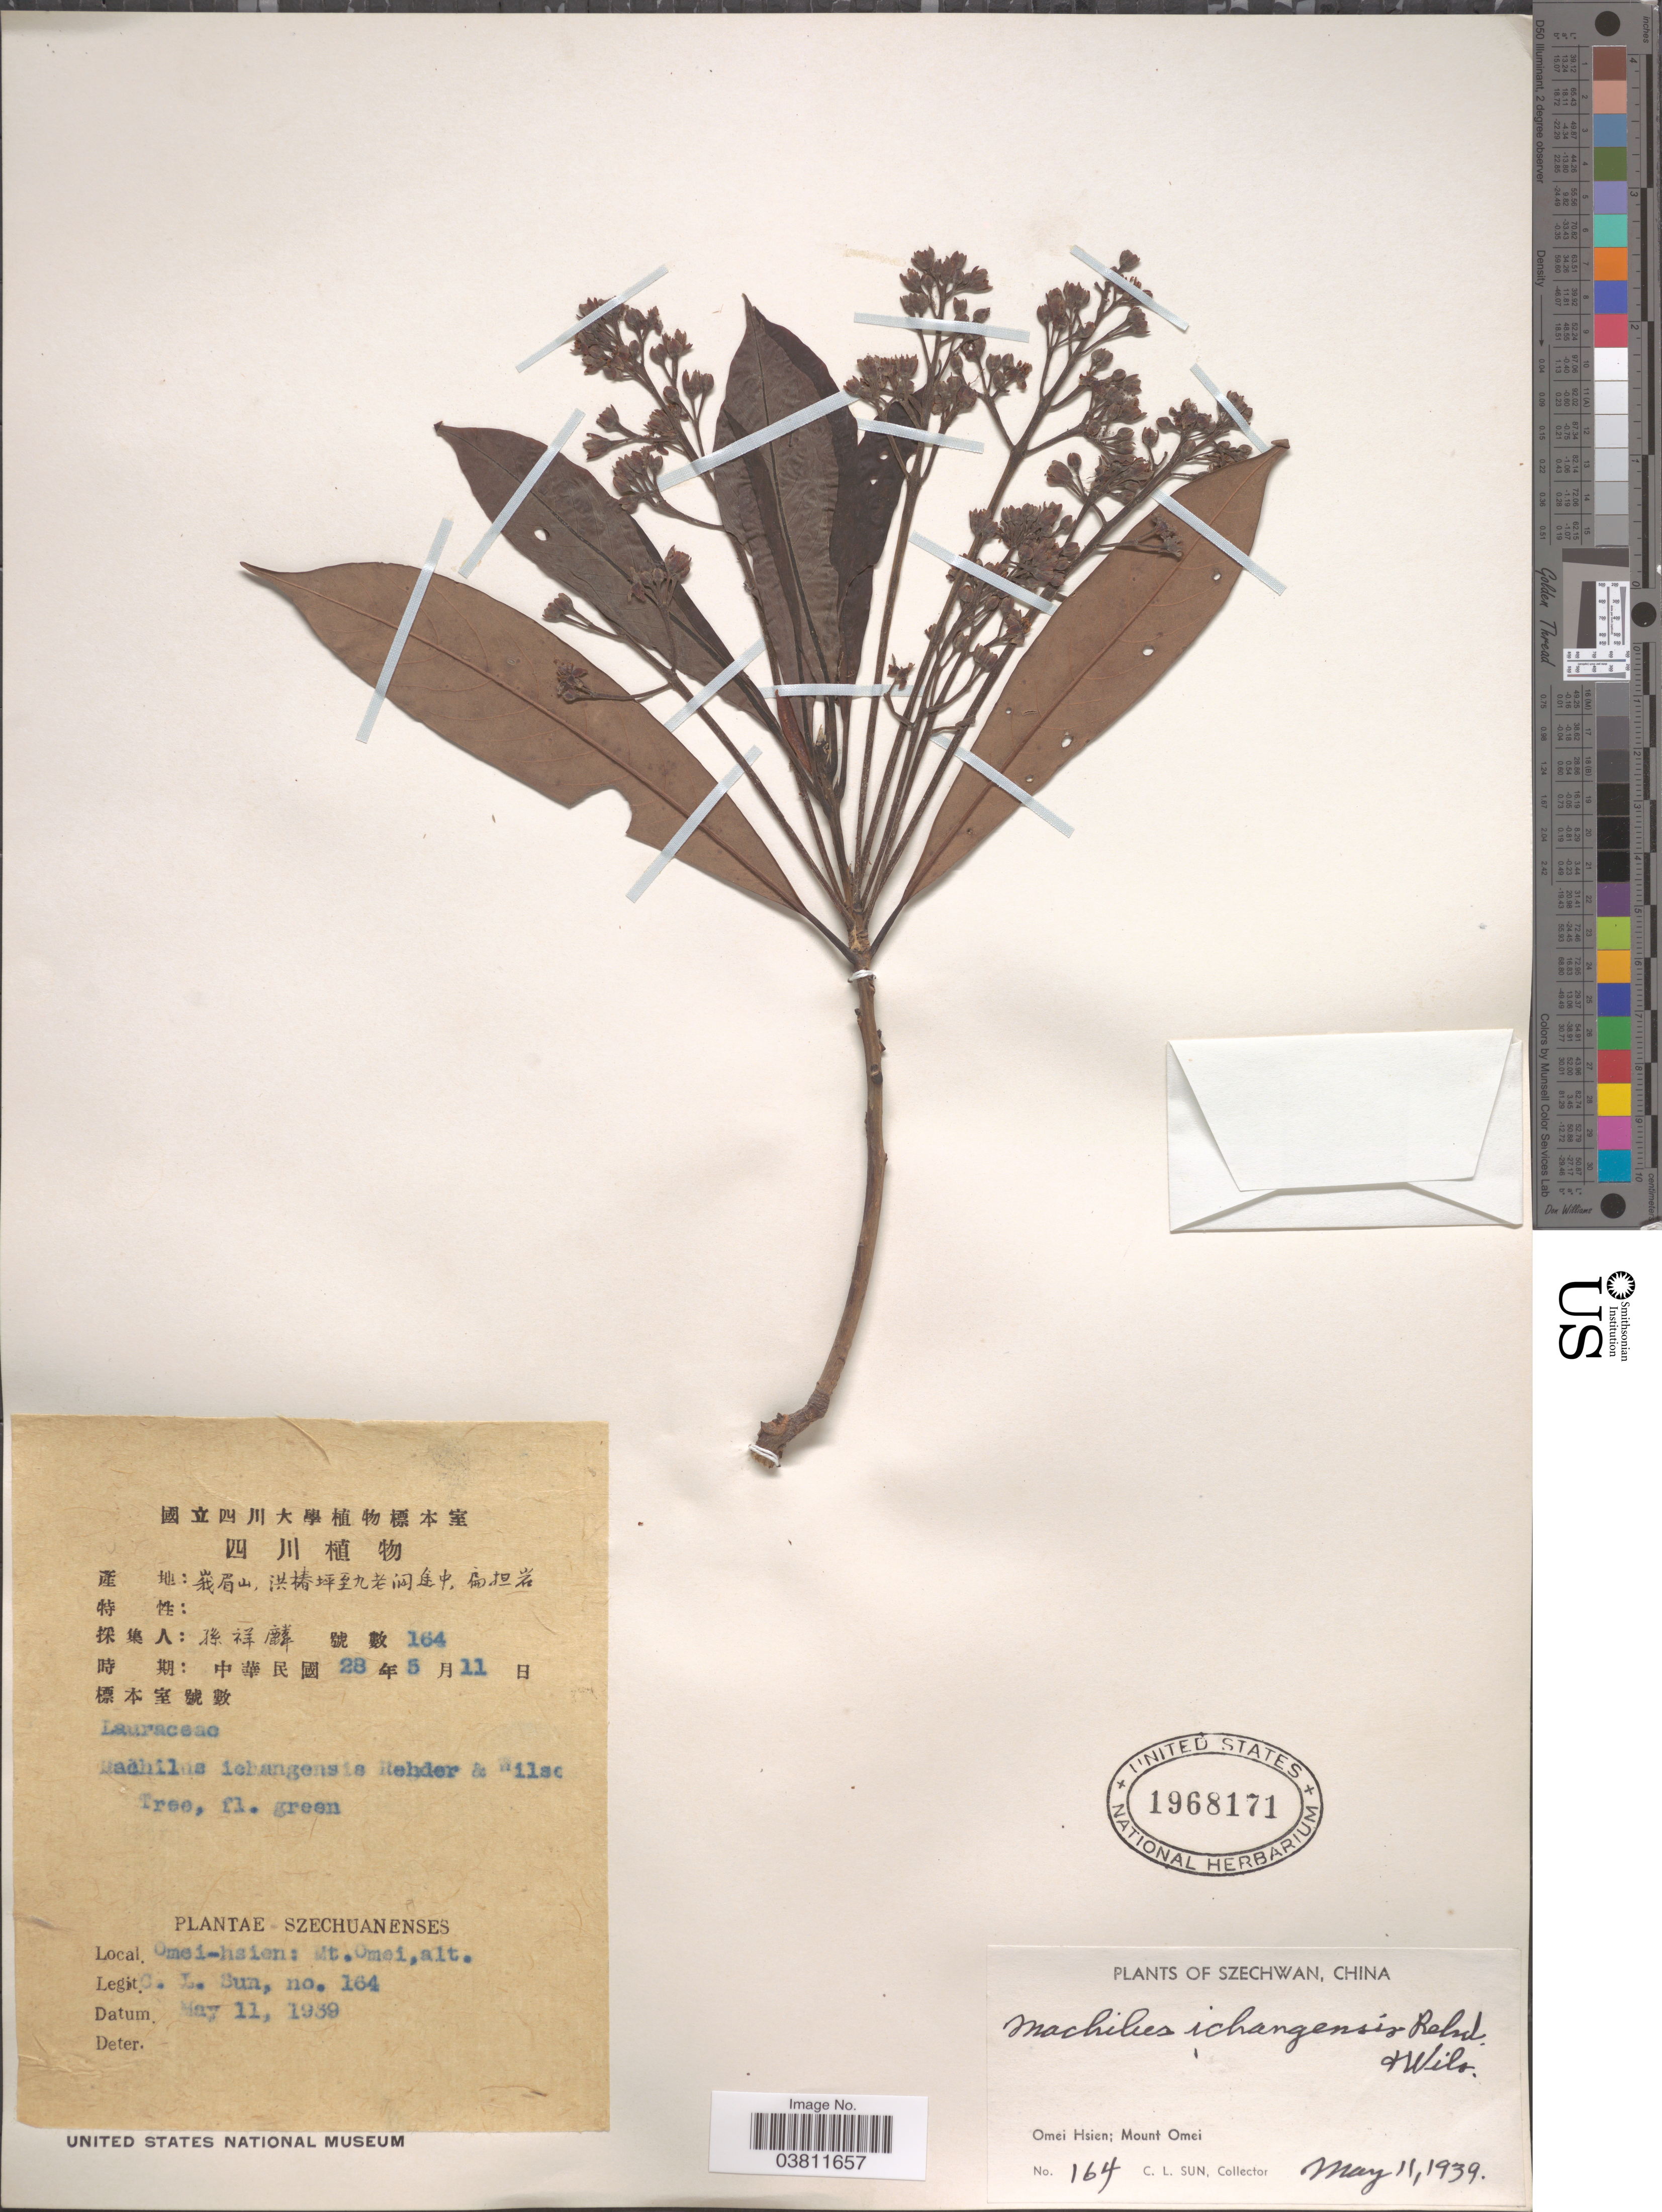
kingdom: Plantae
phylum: Tracheophyta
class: Magnoliopsida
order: Laurales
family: Lauraceae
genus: Machilus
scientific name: Machilus ichangensis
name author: Rehder & E.H. Wilson in Sarg.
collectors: C. Sun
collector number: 164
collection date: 1939-05-11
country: China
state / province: Sichuan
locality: Szechwan. Omei Hsien; Mount Omei.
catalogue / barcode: US 1968171